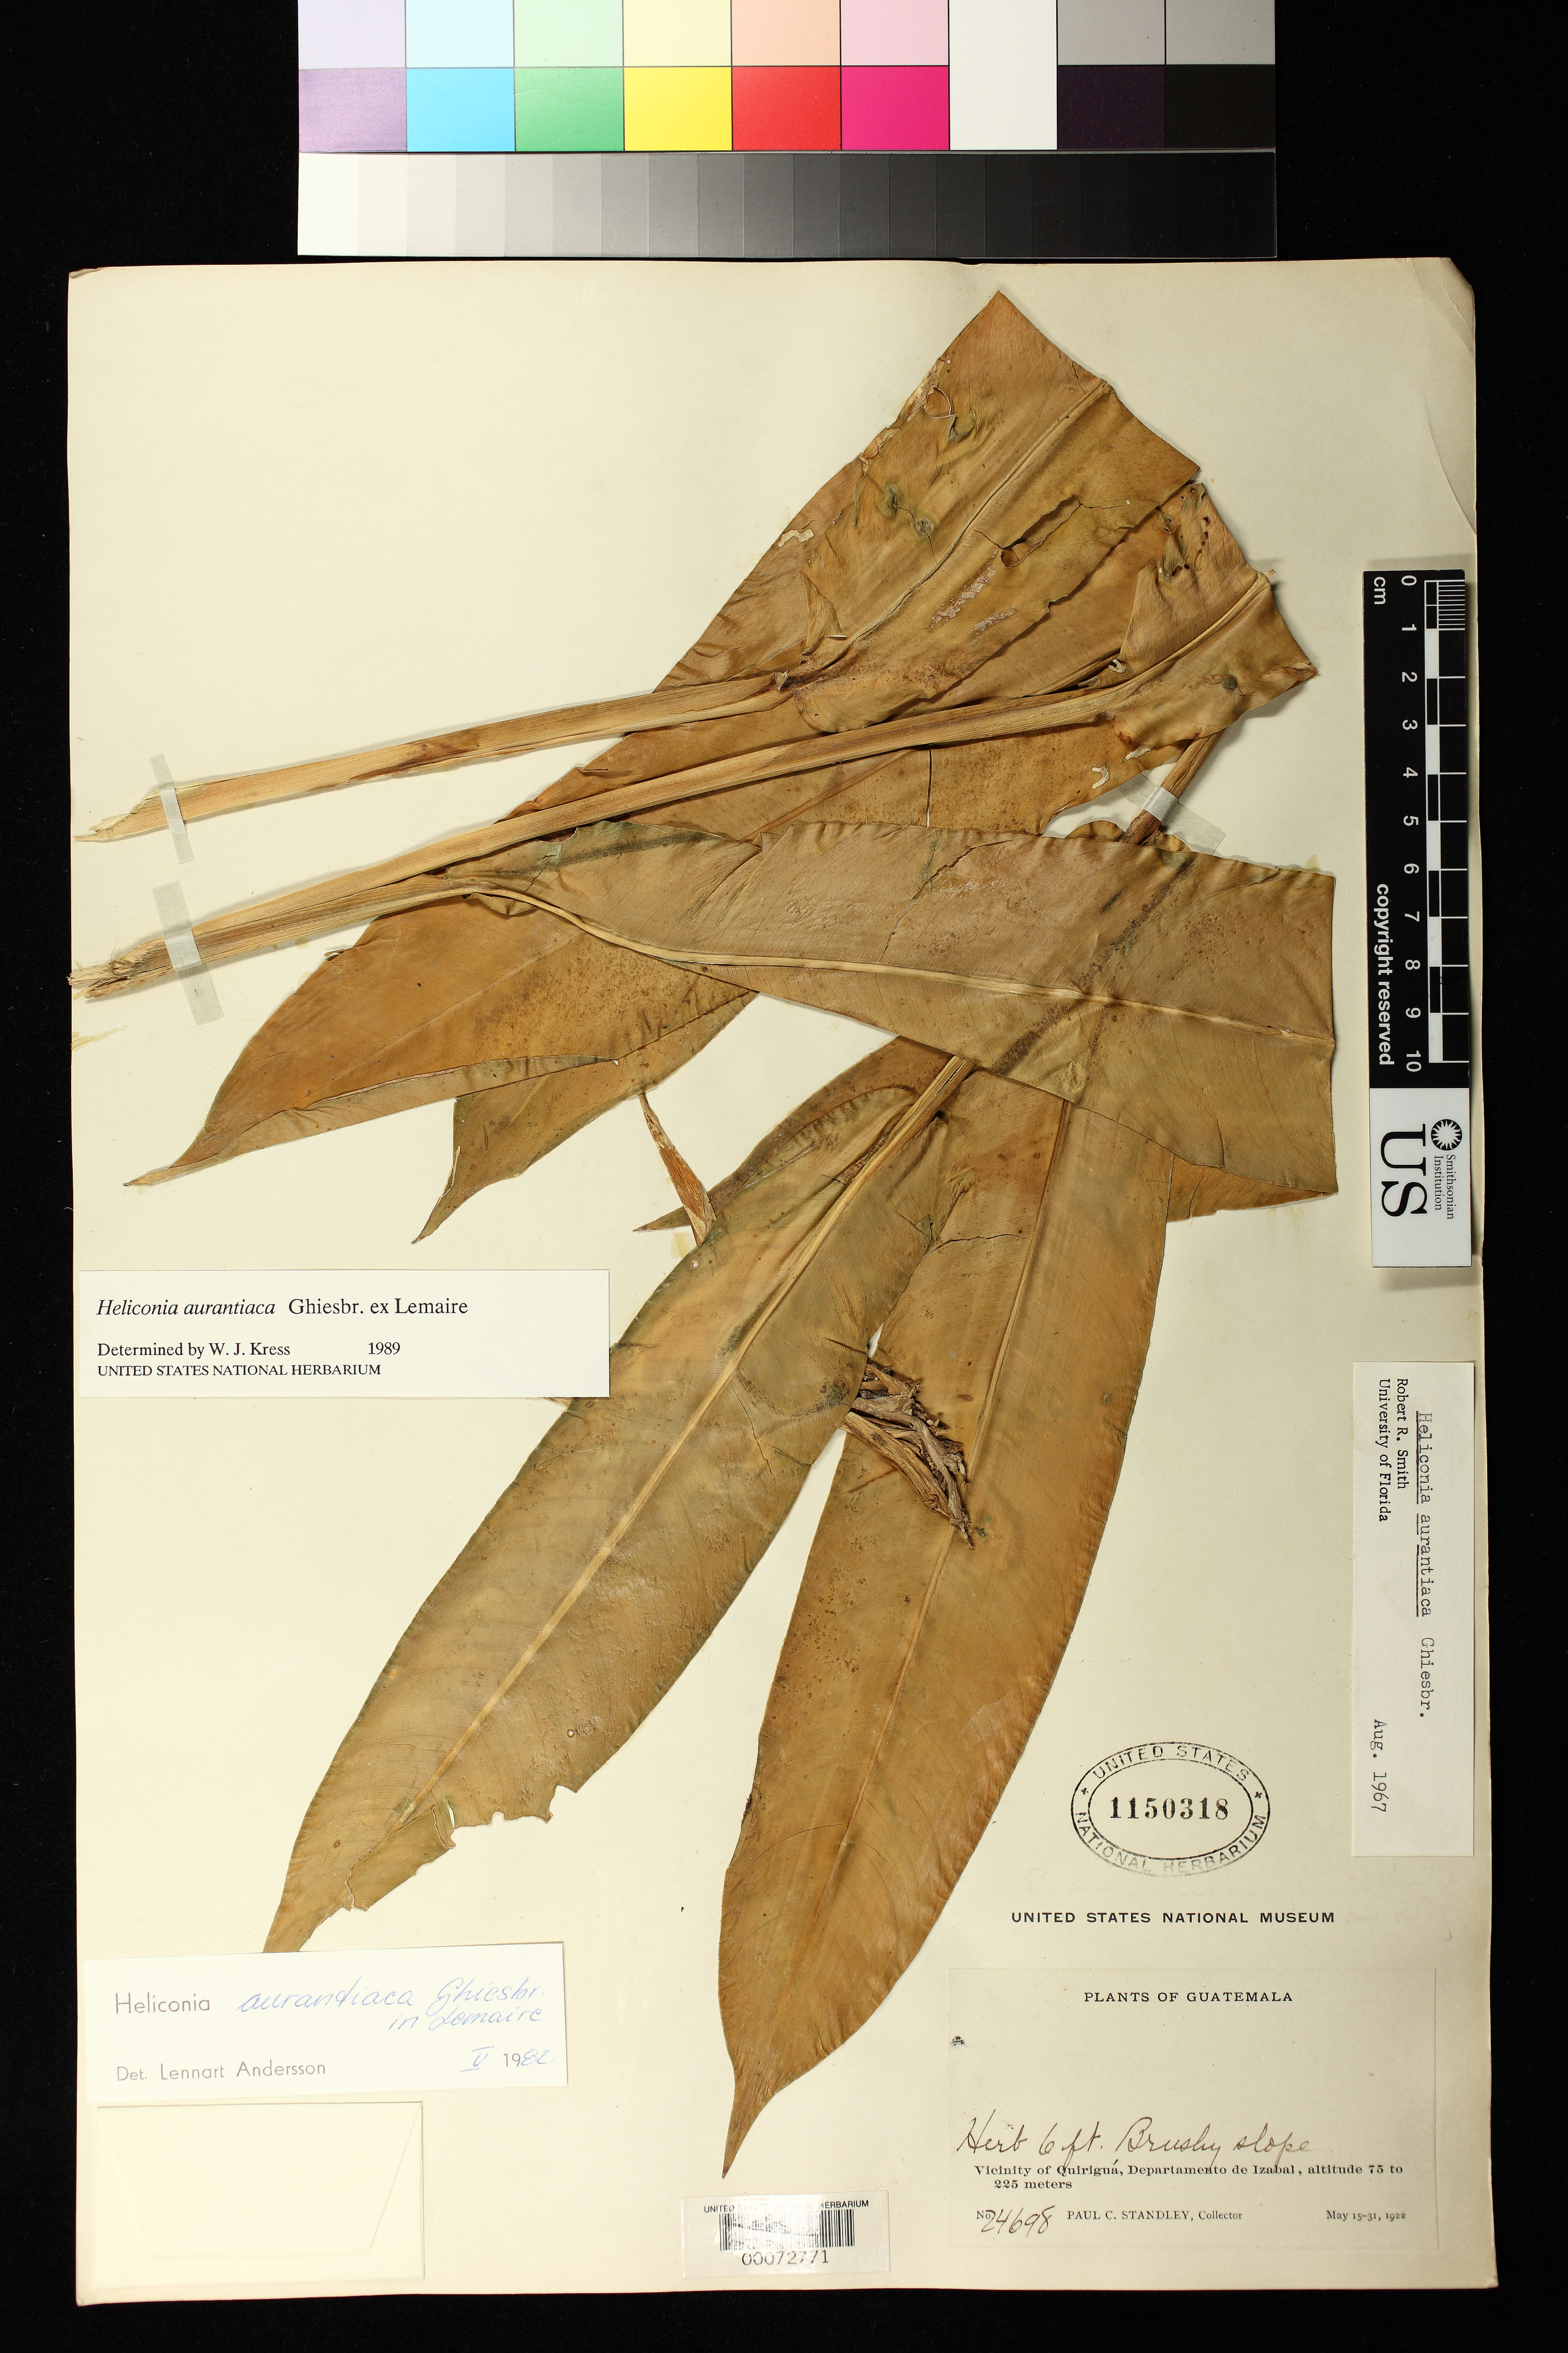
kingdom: Plantae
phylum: Tracheophyta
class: Liliopsida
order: Zingiberales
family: Heliconiaceae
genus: Heliconia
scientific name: Heliconia aurantiaca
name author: Ghiesbr. ex Lem.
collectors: P. C. Standley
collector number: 24698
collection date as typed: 15 May 1922 to 31 May 1922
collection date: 1922-05-15/1922-05-31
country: Guatemala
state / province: Izabal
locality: Vicinity of Quiriguá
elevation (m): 75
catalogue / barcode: US 1150318